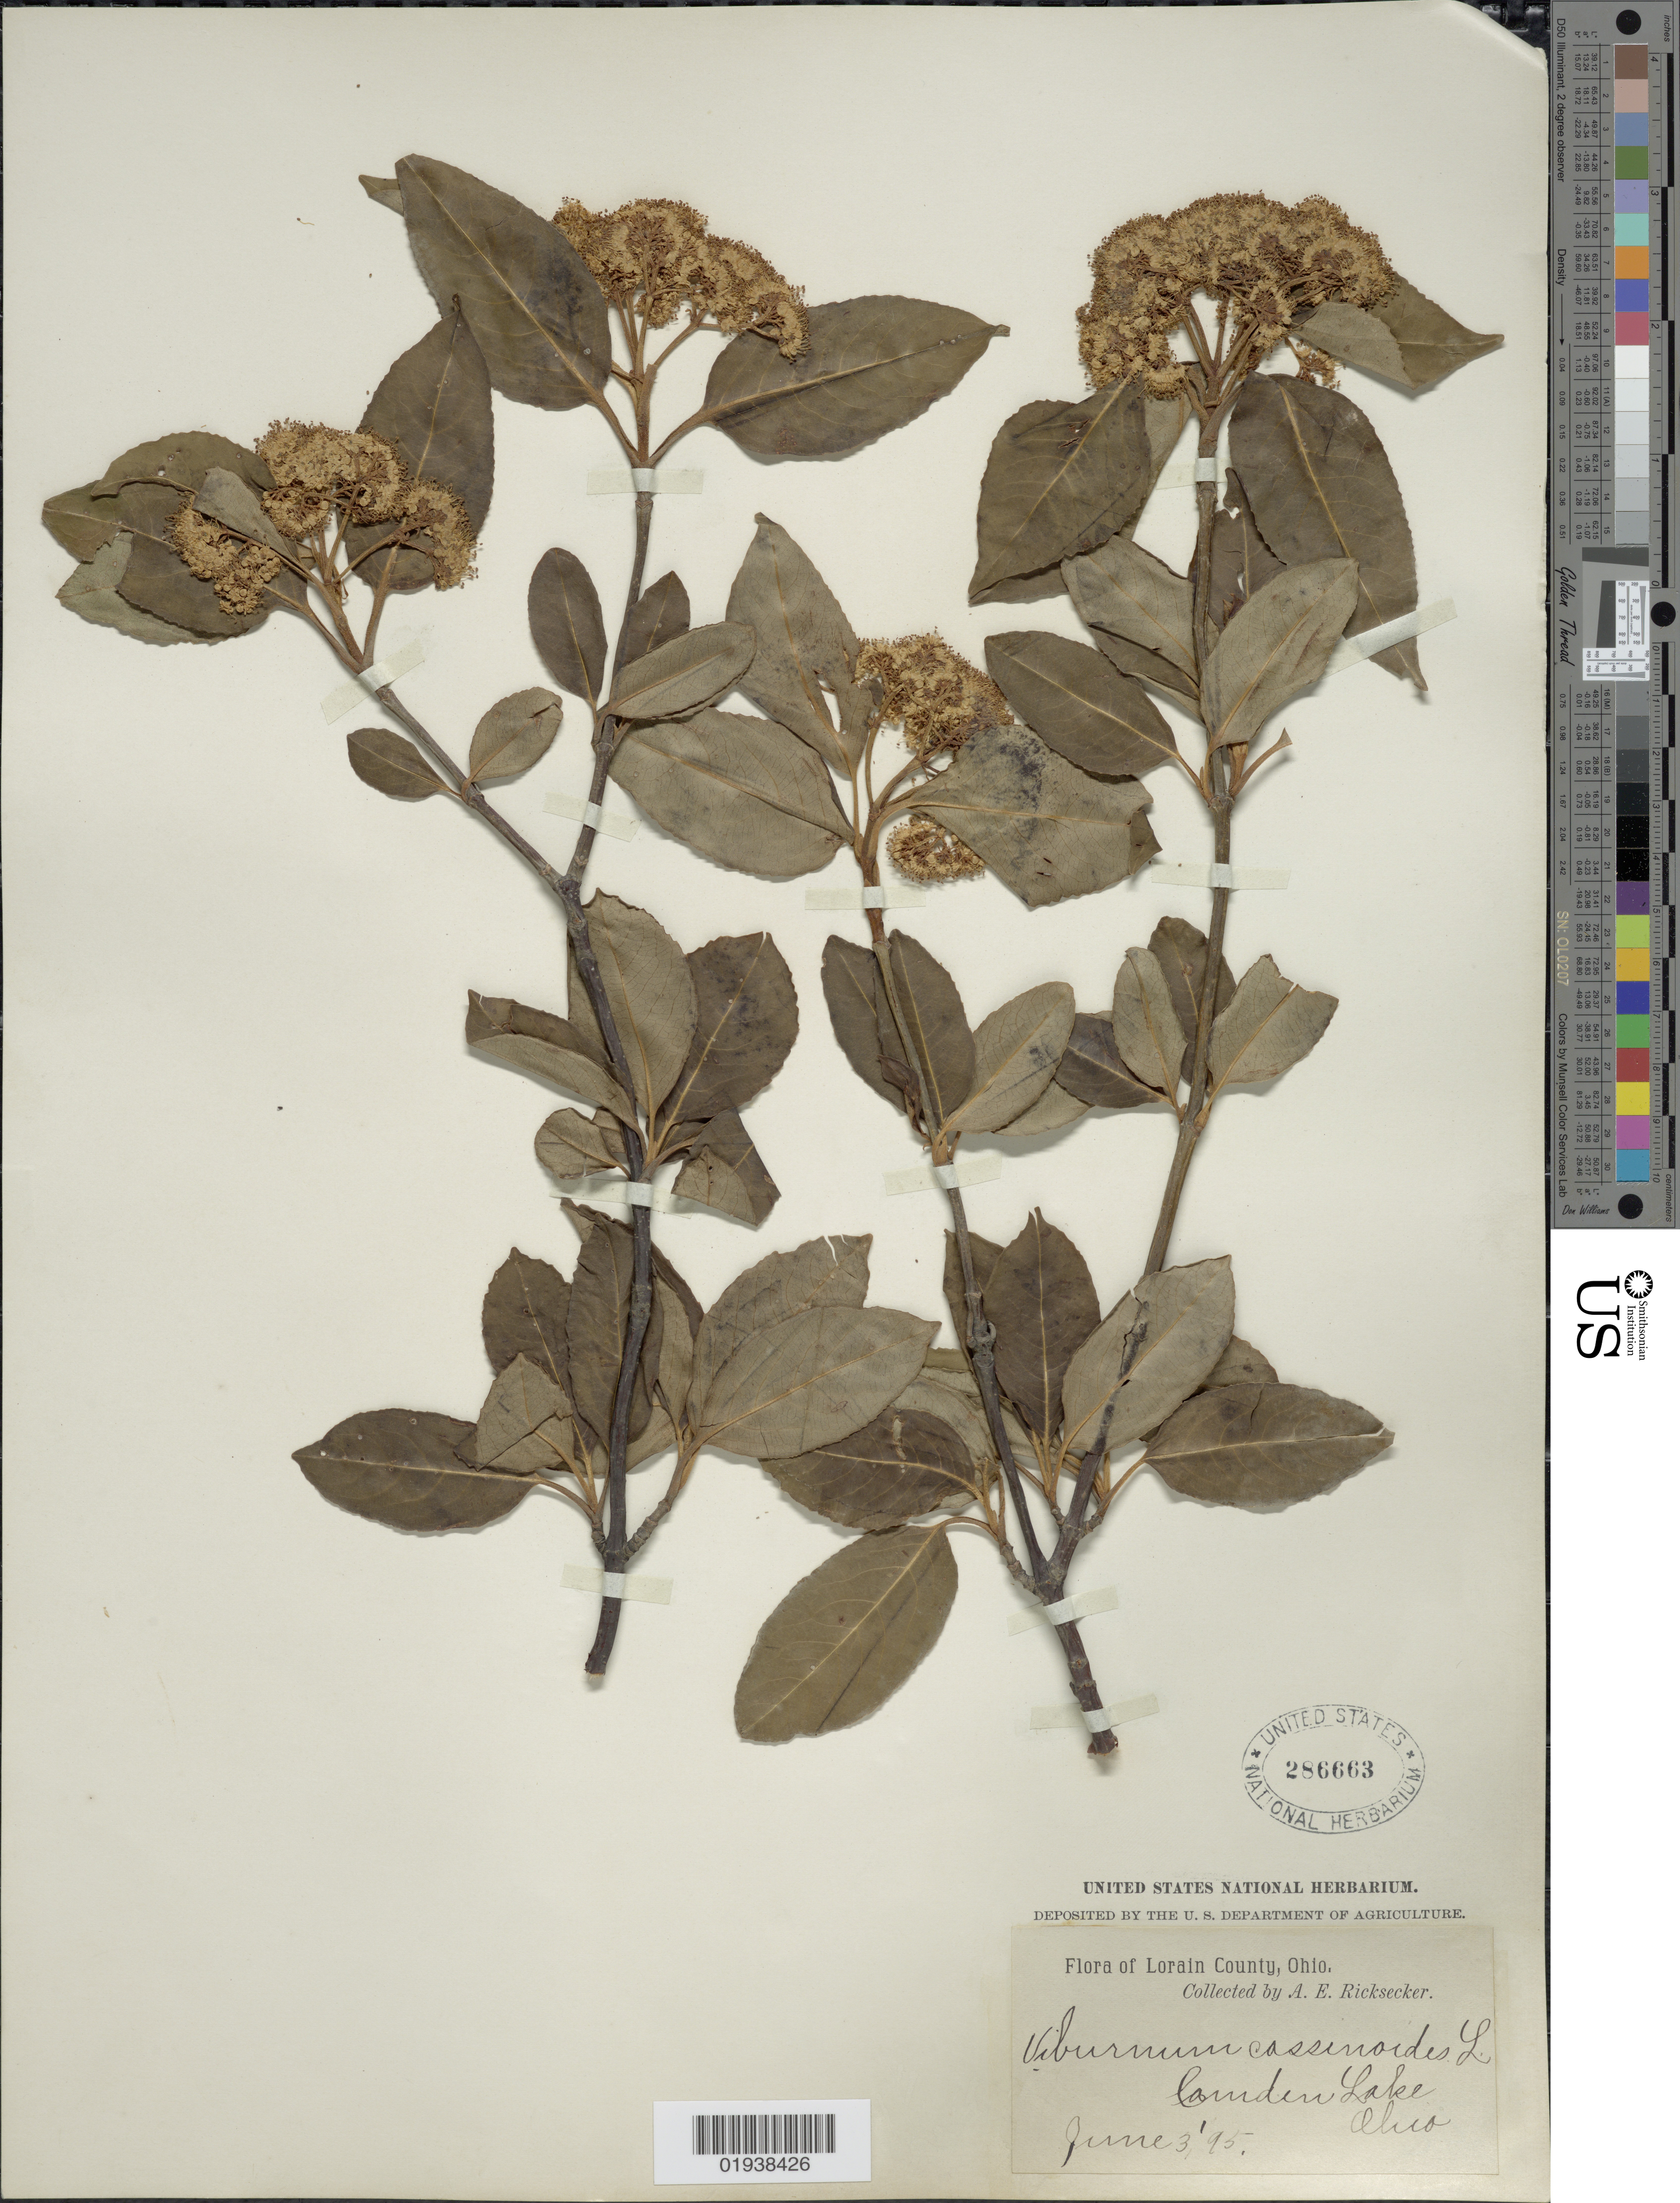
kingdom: Plantae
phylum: Tracheophyta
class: Magnoliopsida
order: Dipsacales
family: Viburnaceae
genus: Viburnum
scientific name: Viburnum cassinoides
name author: L.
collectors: A. E. Ricksecker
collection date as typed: Transcribed d/m/y: 3/6/95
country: United States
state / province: Ohio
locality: Lorain County. Camden Lake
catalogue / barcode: US 286663